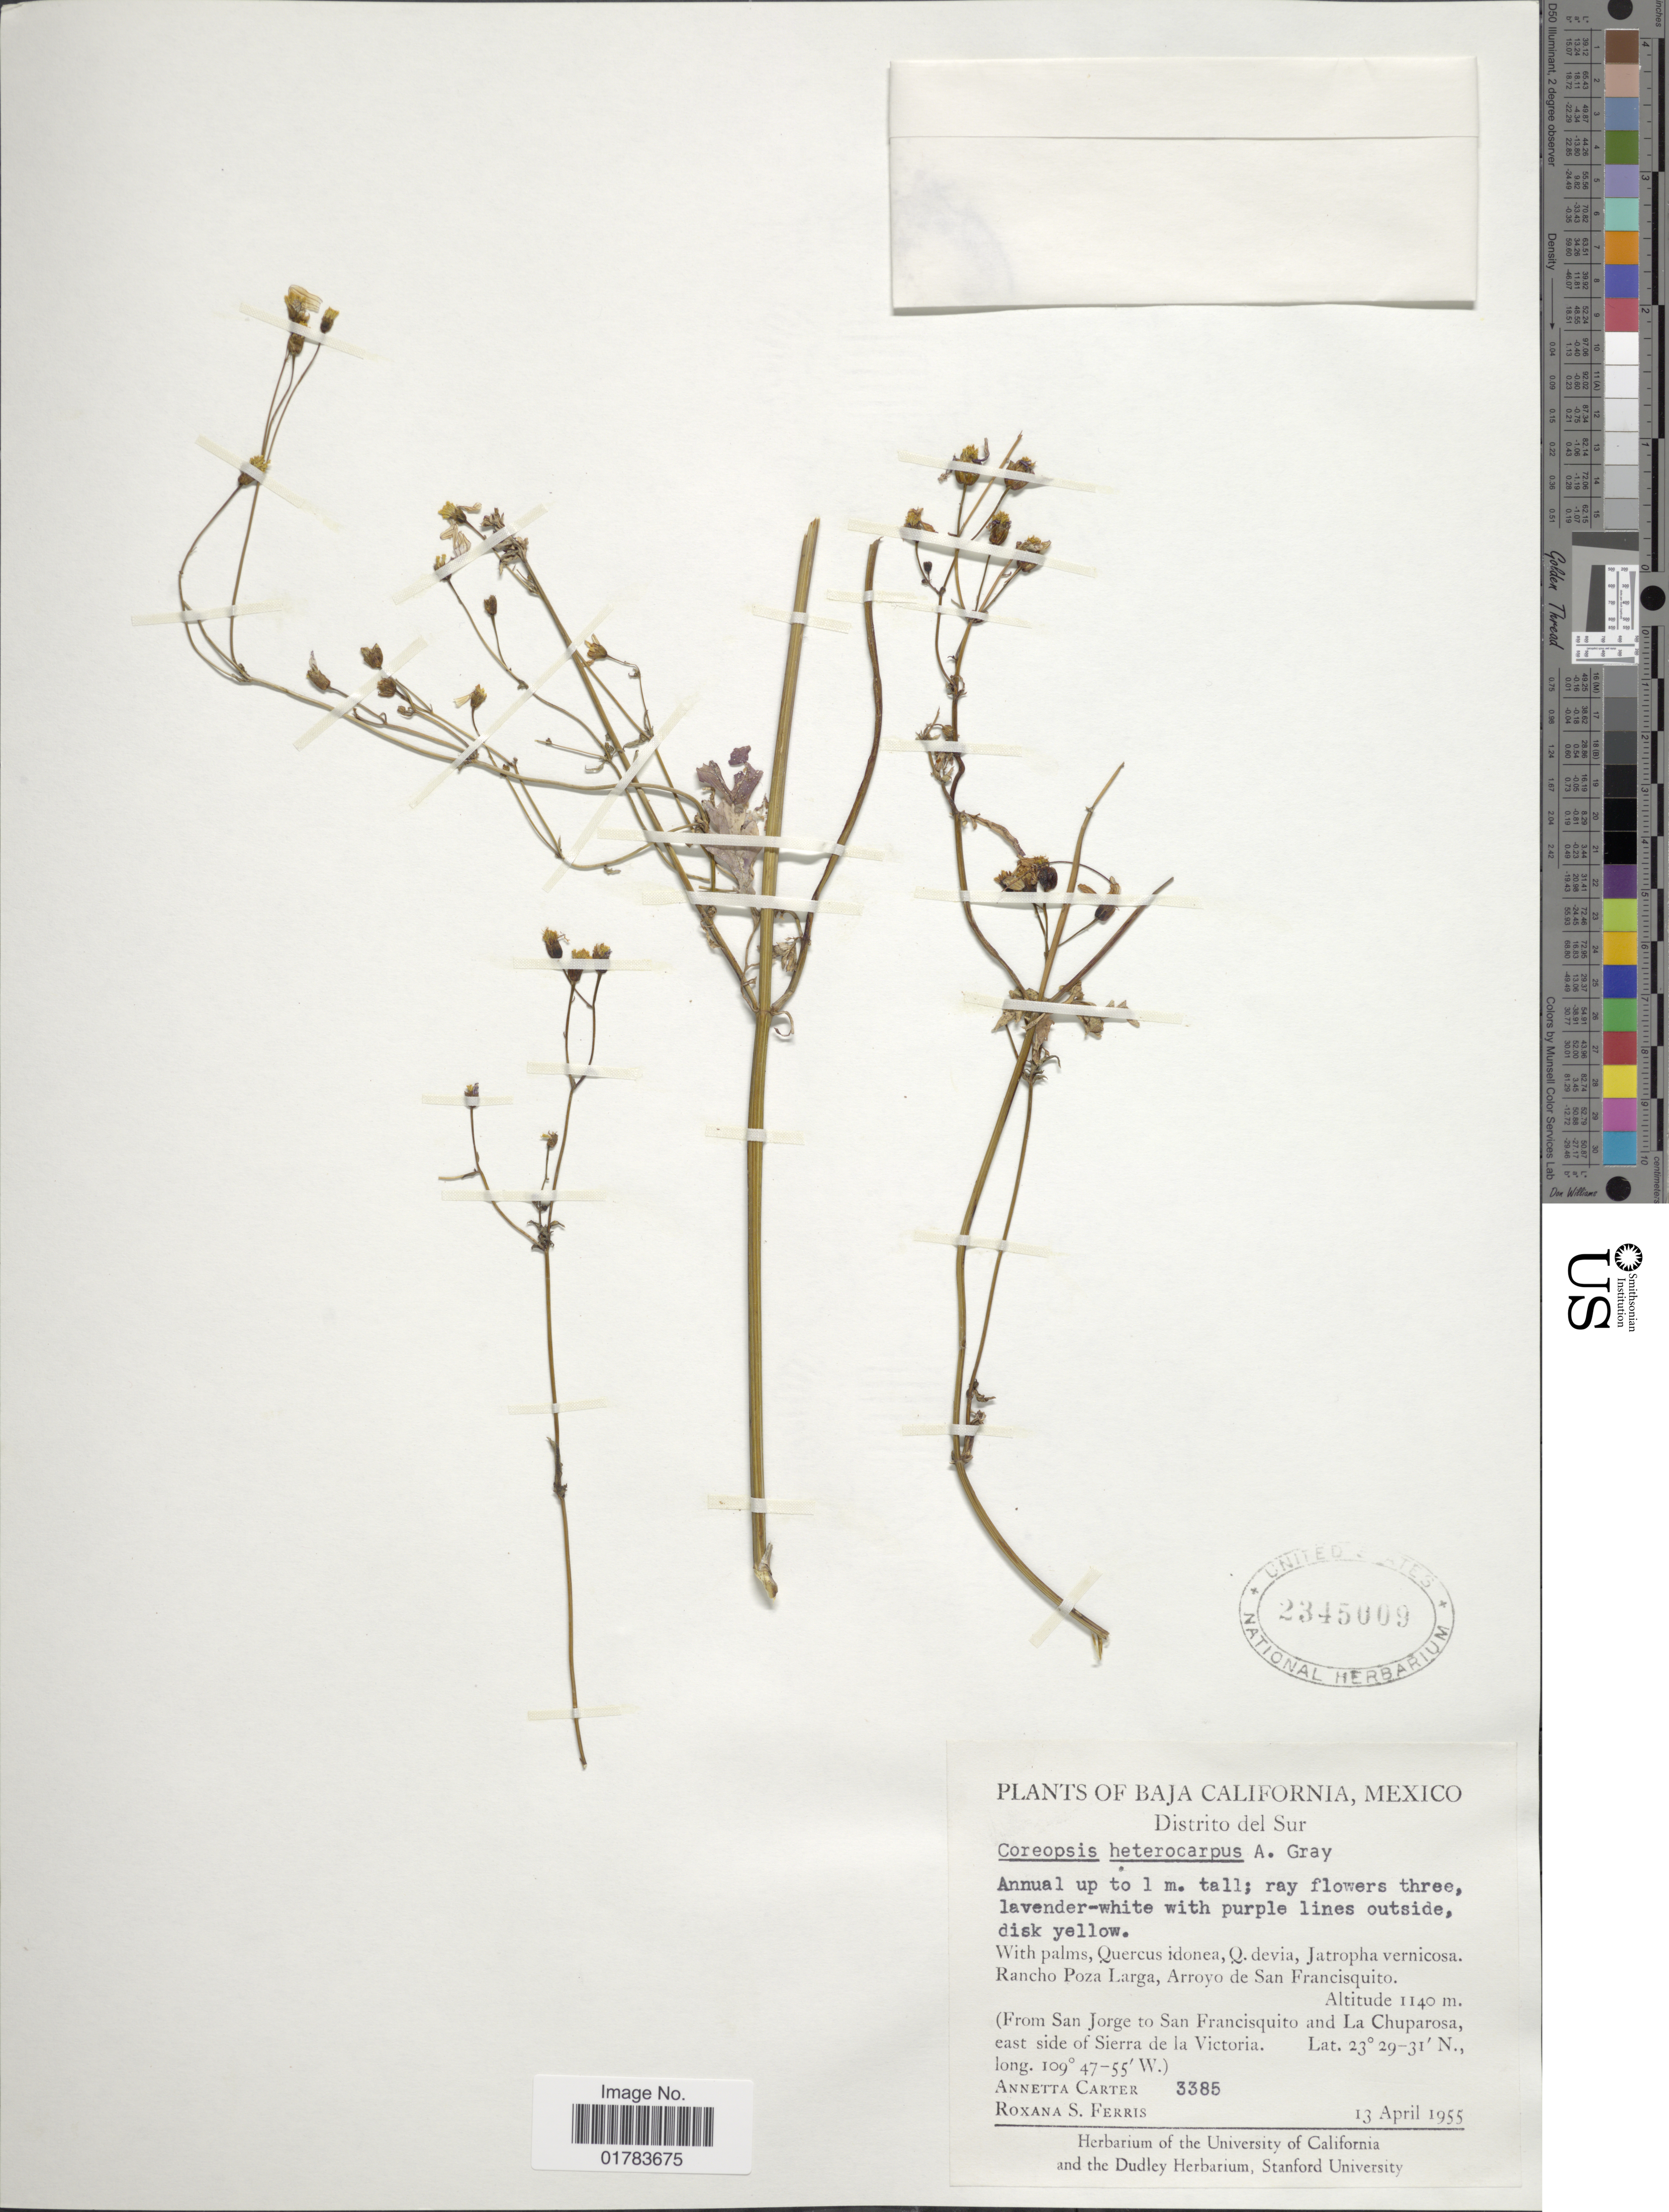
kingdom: Plantae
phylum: Tracheophyta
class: Magnoliopsida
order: Asterales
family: Asteraceae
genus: Coreopsis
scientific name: Coreopsis heterocarpus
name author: A. Gray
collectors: A. Carter & R. S. Ferris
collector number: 3385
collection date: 1955-04-13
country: Mexico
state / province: Baja California Sur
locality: Distrito del Sur, From San Jorge to San Francisquito and La Chuparaos, east side of Sierra de la Victoria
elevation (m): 1140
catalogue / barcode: US 2345009